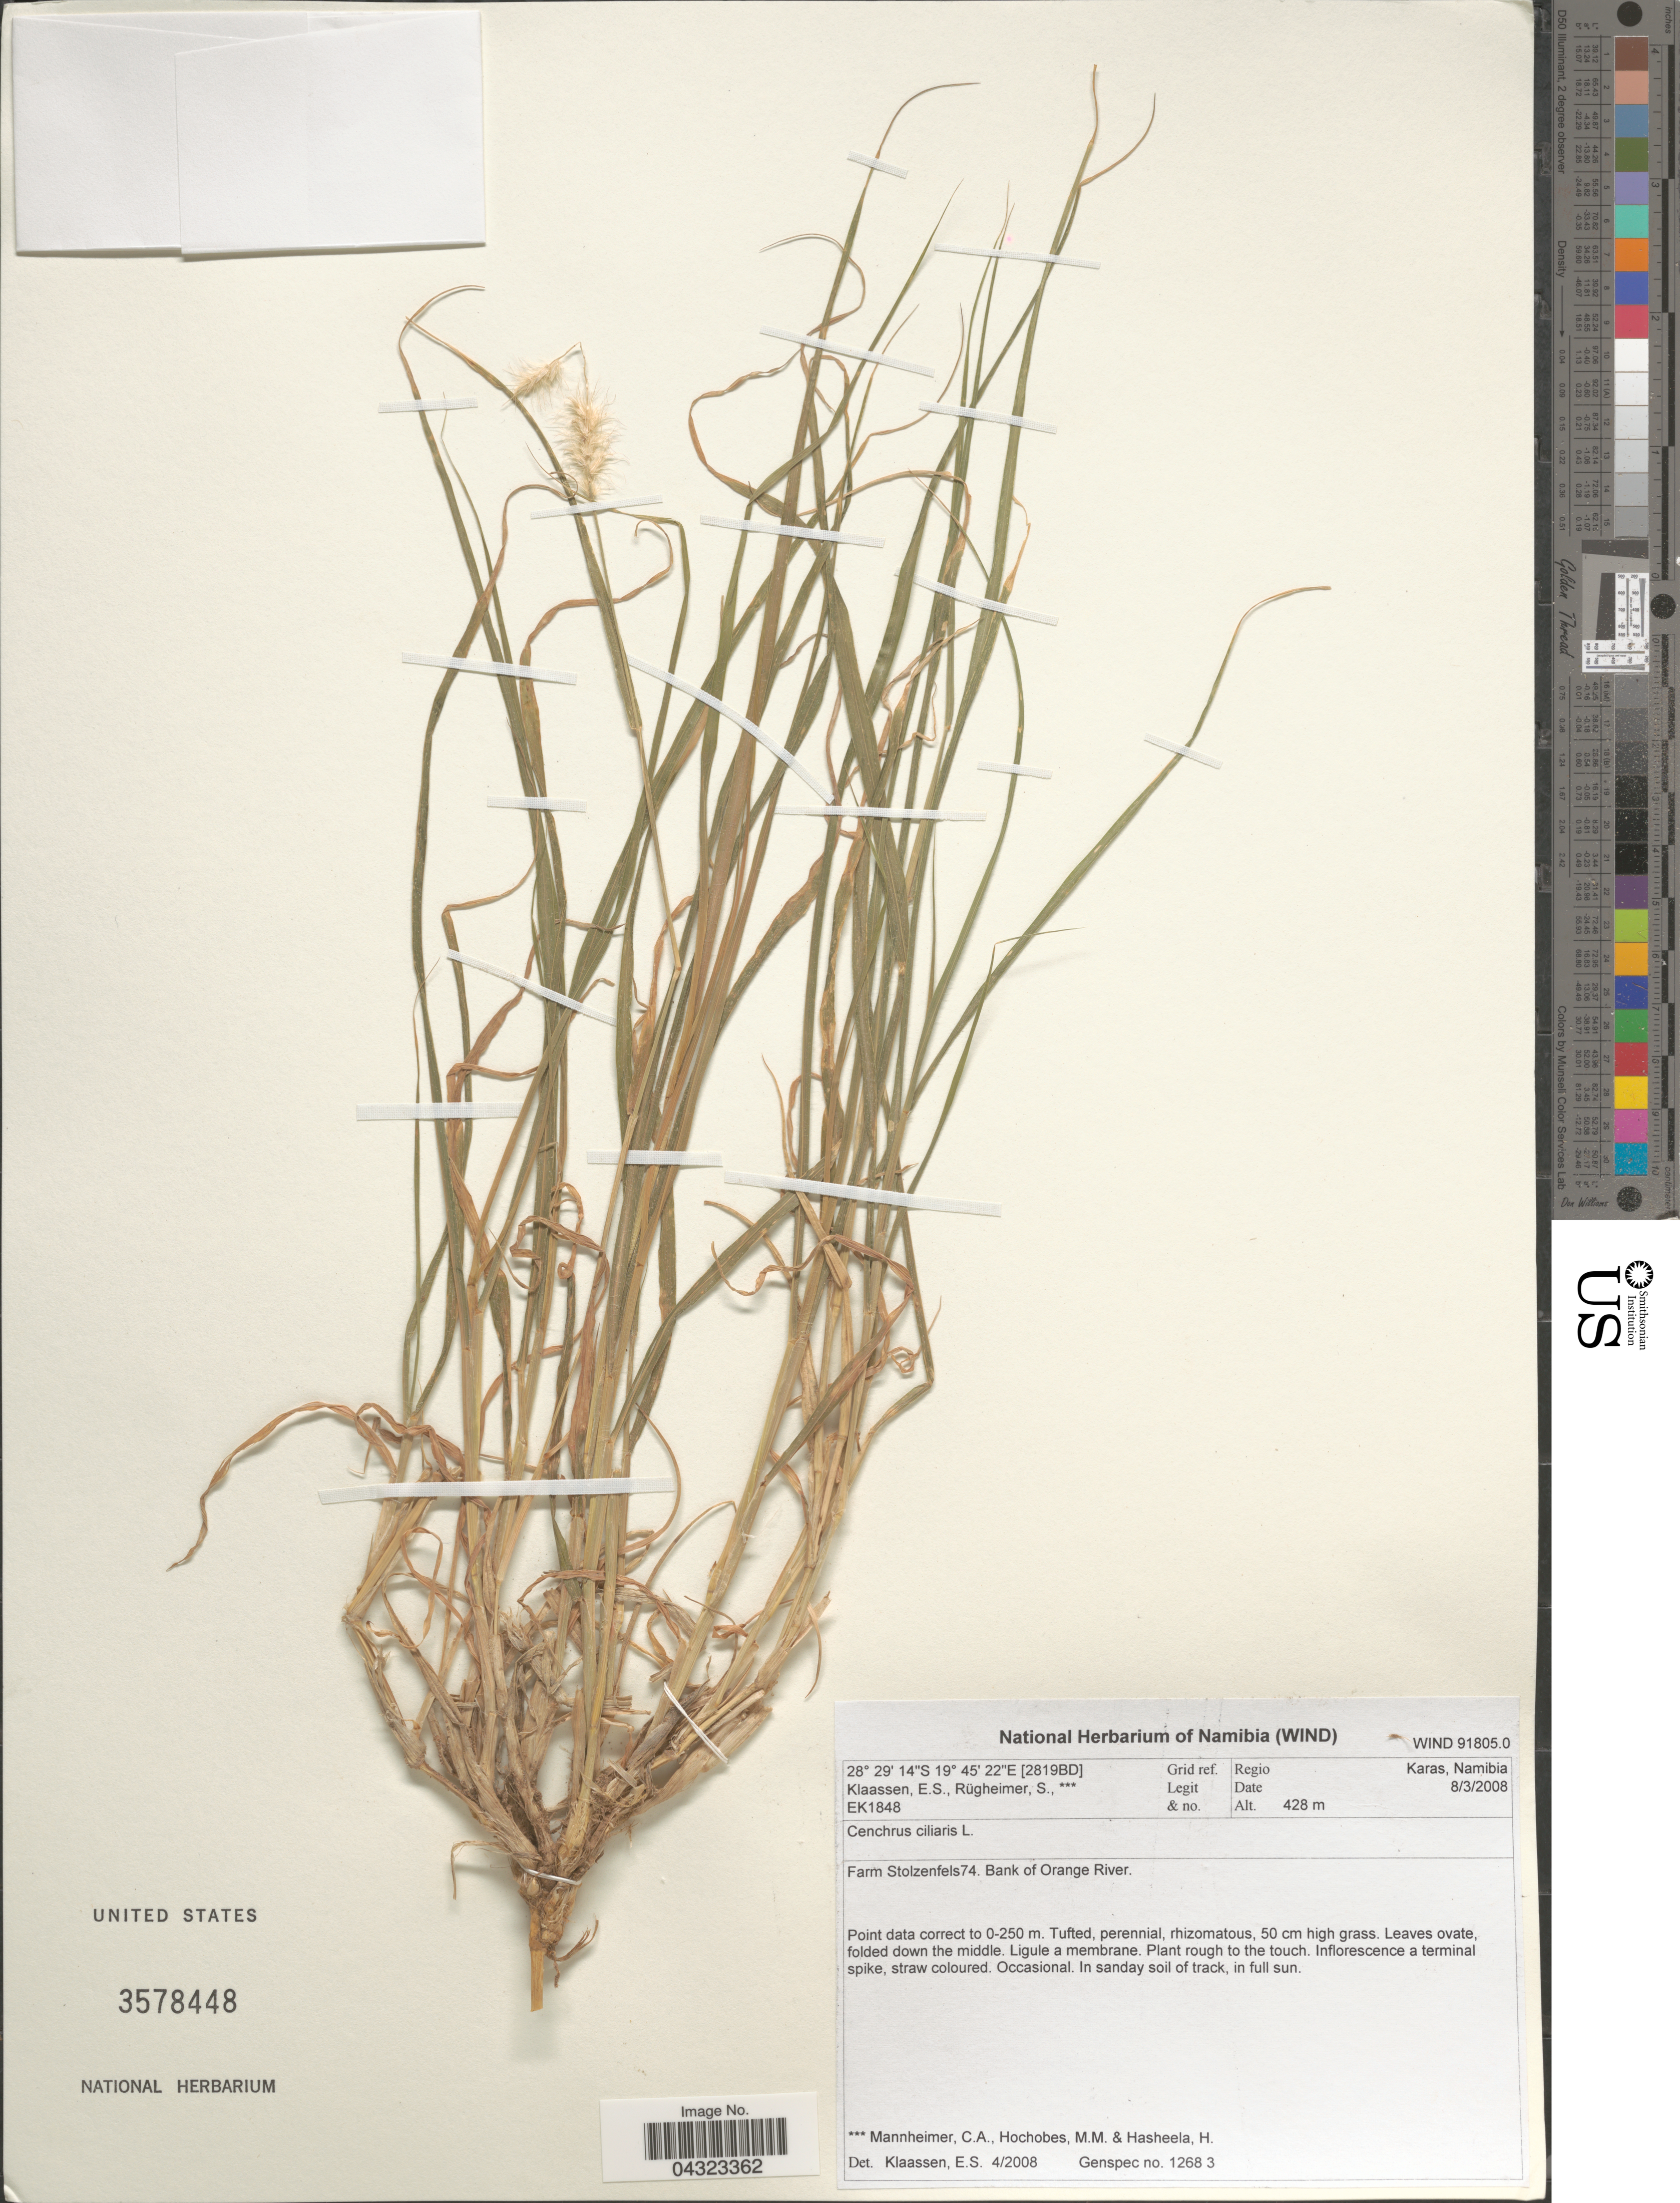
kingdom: Plantae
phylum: Tracheophyta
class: Liliopsida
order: Poales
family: Poaceae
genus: Cenchrus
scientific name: Cenchrus ciliaris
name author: L.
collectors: E. S. Klaassen, S. Rugheimer, C. A. Mannheimer, M. Hochobes & H. Hasheela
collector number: EK1848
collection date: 2008-03-08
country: Namibia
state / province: Karas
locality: Grid ref. [2819BD]. Regio Karas, Namibia. Farm Stolzenfels74. Bank of Orange River.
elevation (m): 428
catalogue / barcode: US 3578448